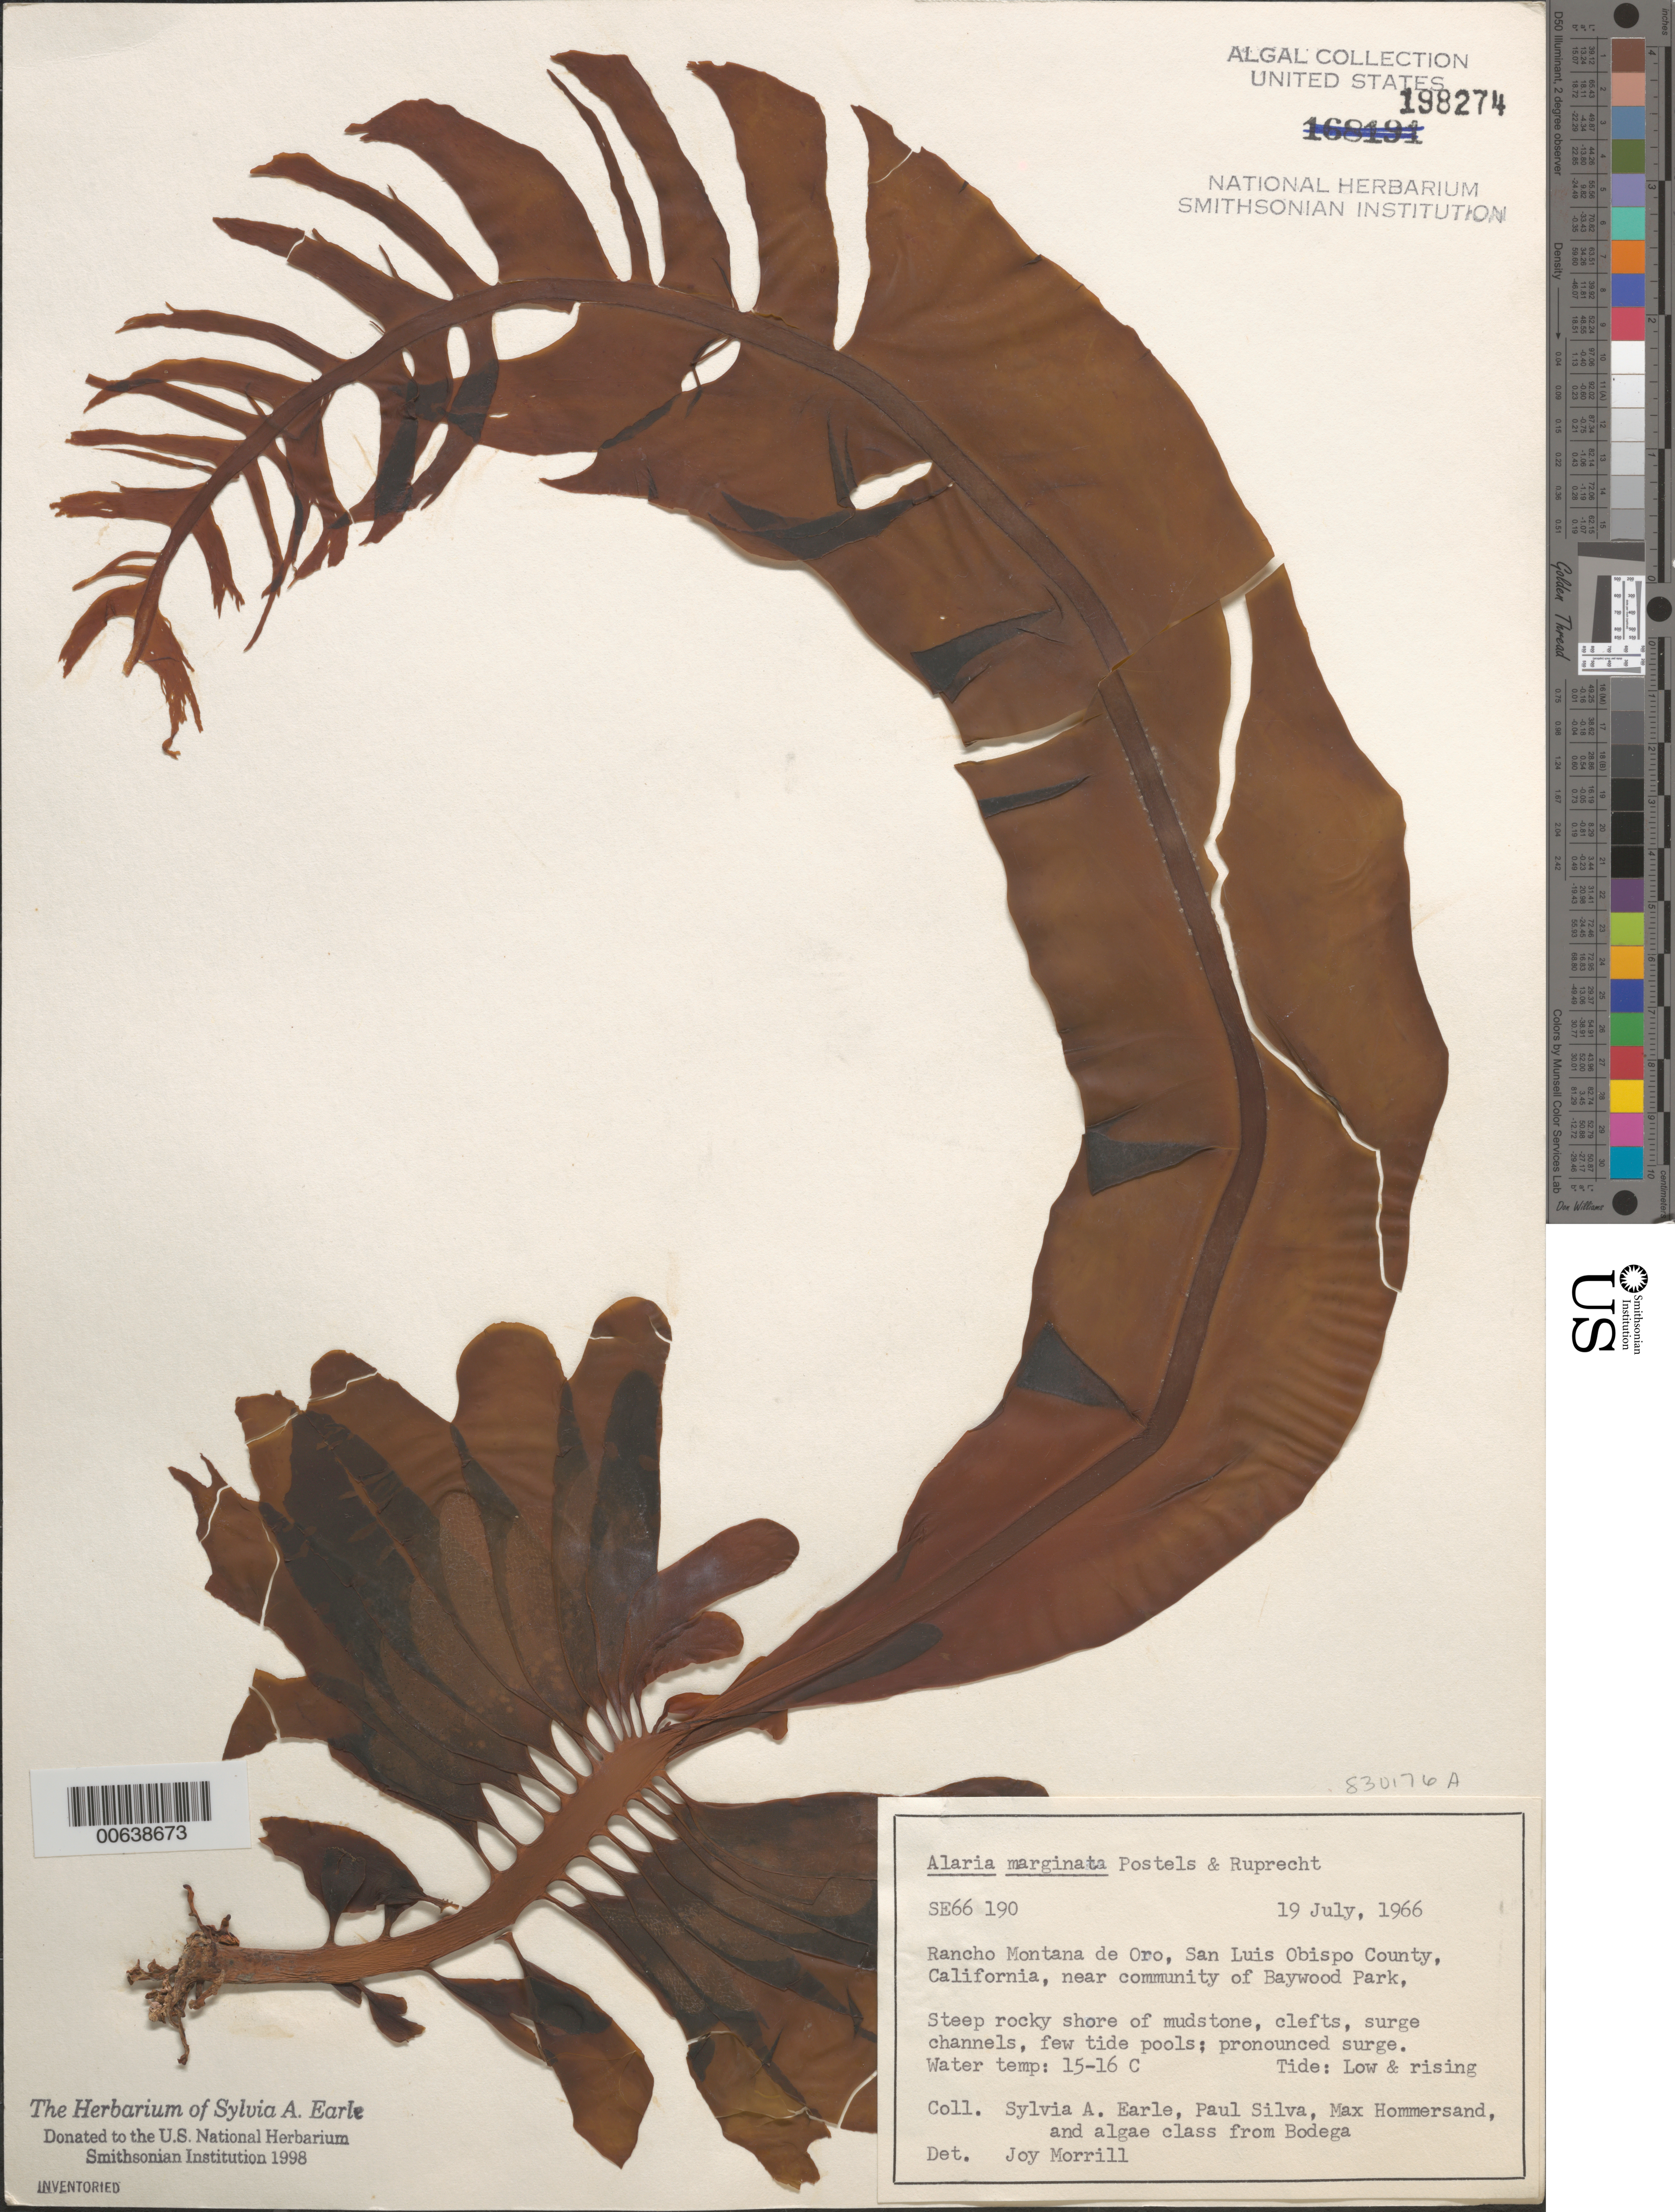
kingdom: Chromista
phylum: Ochrophyta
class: Phaeophyceae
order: Laminariales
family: Alariaceae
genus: Alaria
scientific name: Alaria marginata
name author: Ruiz & Pav.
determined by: Morrill, J.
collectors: S. A. Earle, P. C. Silva, M. H. Hommersand & Bodega Algae Class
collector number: SE 66190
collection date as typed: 19 Jul 1966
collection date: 1966-07-19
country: United States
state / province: California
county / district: San Luis Obispo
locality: Rancho Montana de Oro, near Baywood Park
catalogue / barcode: US 198274